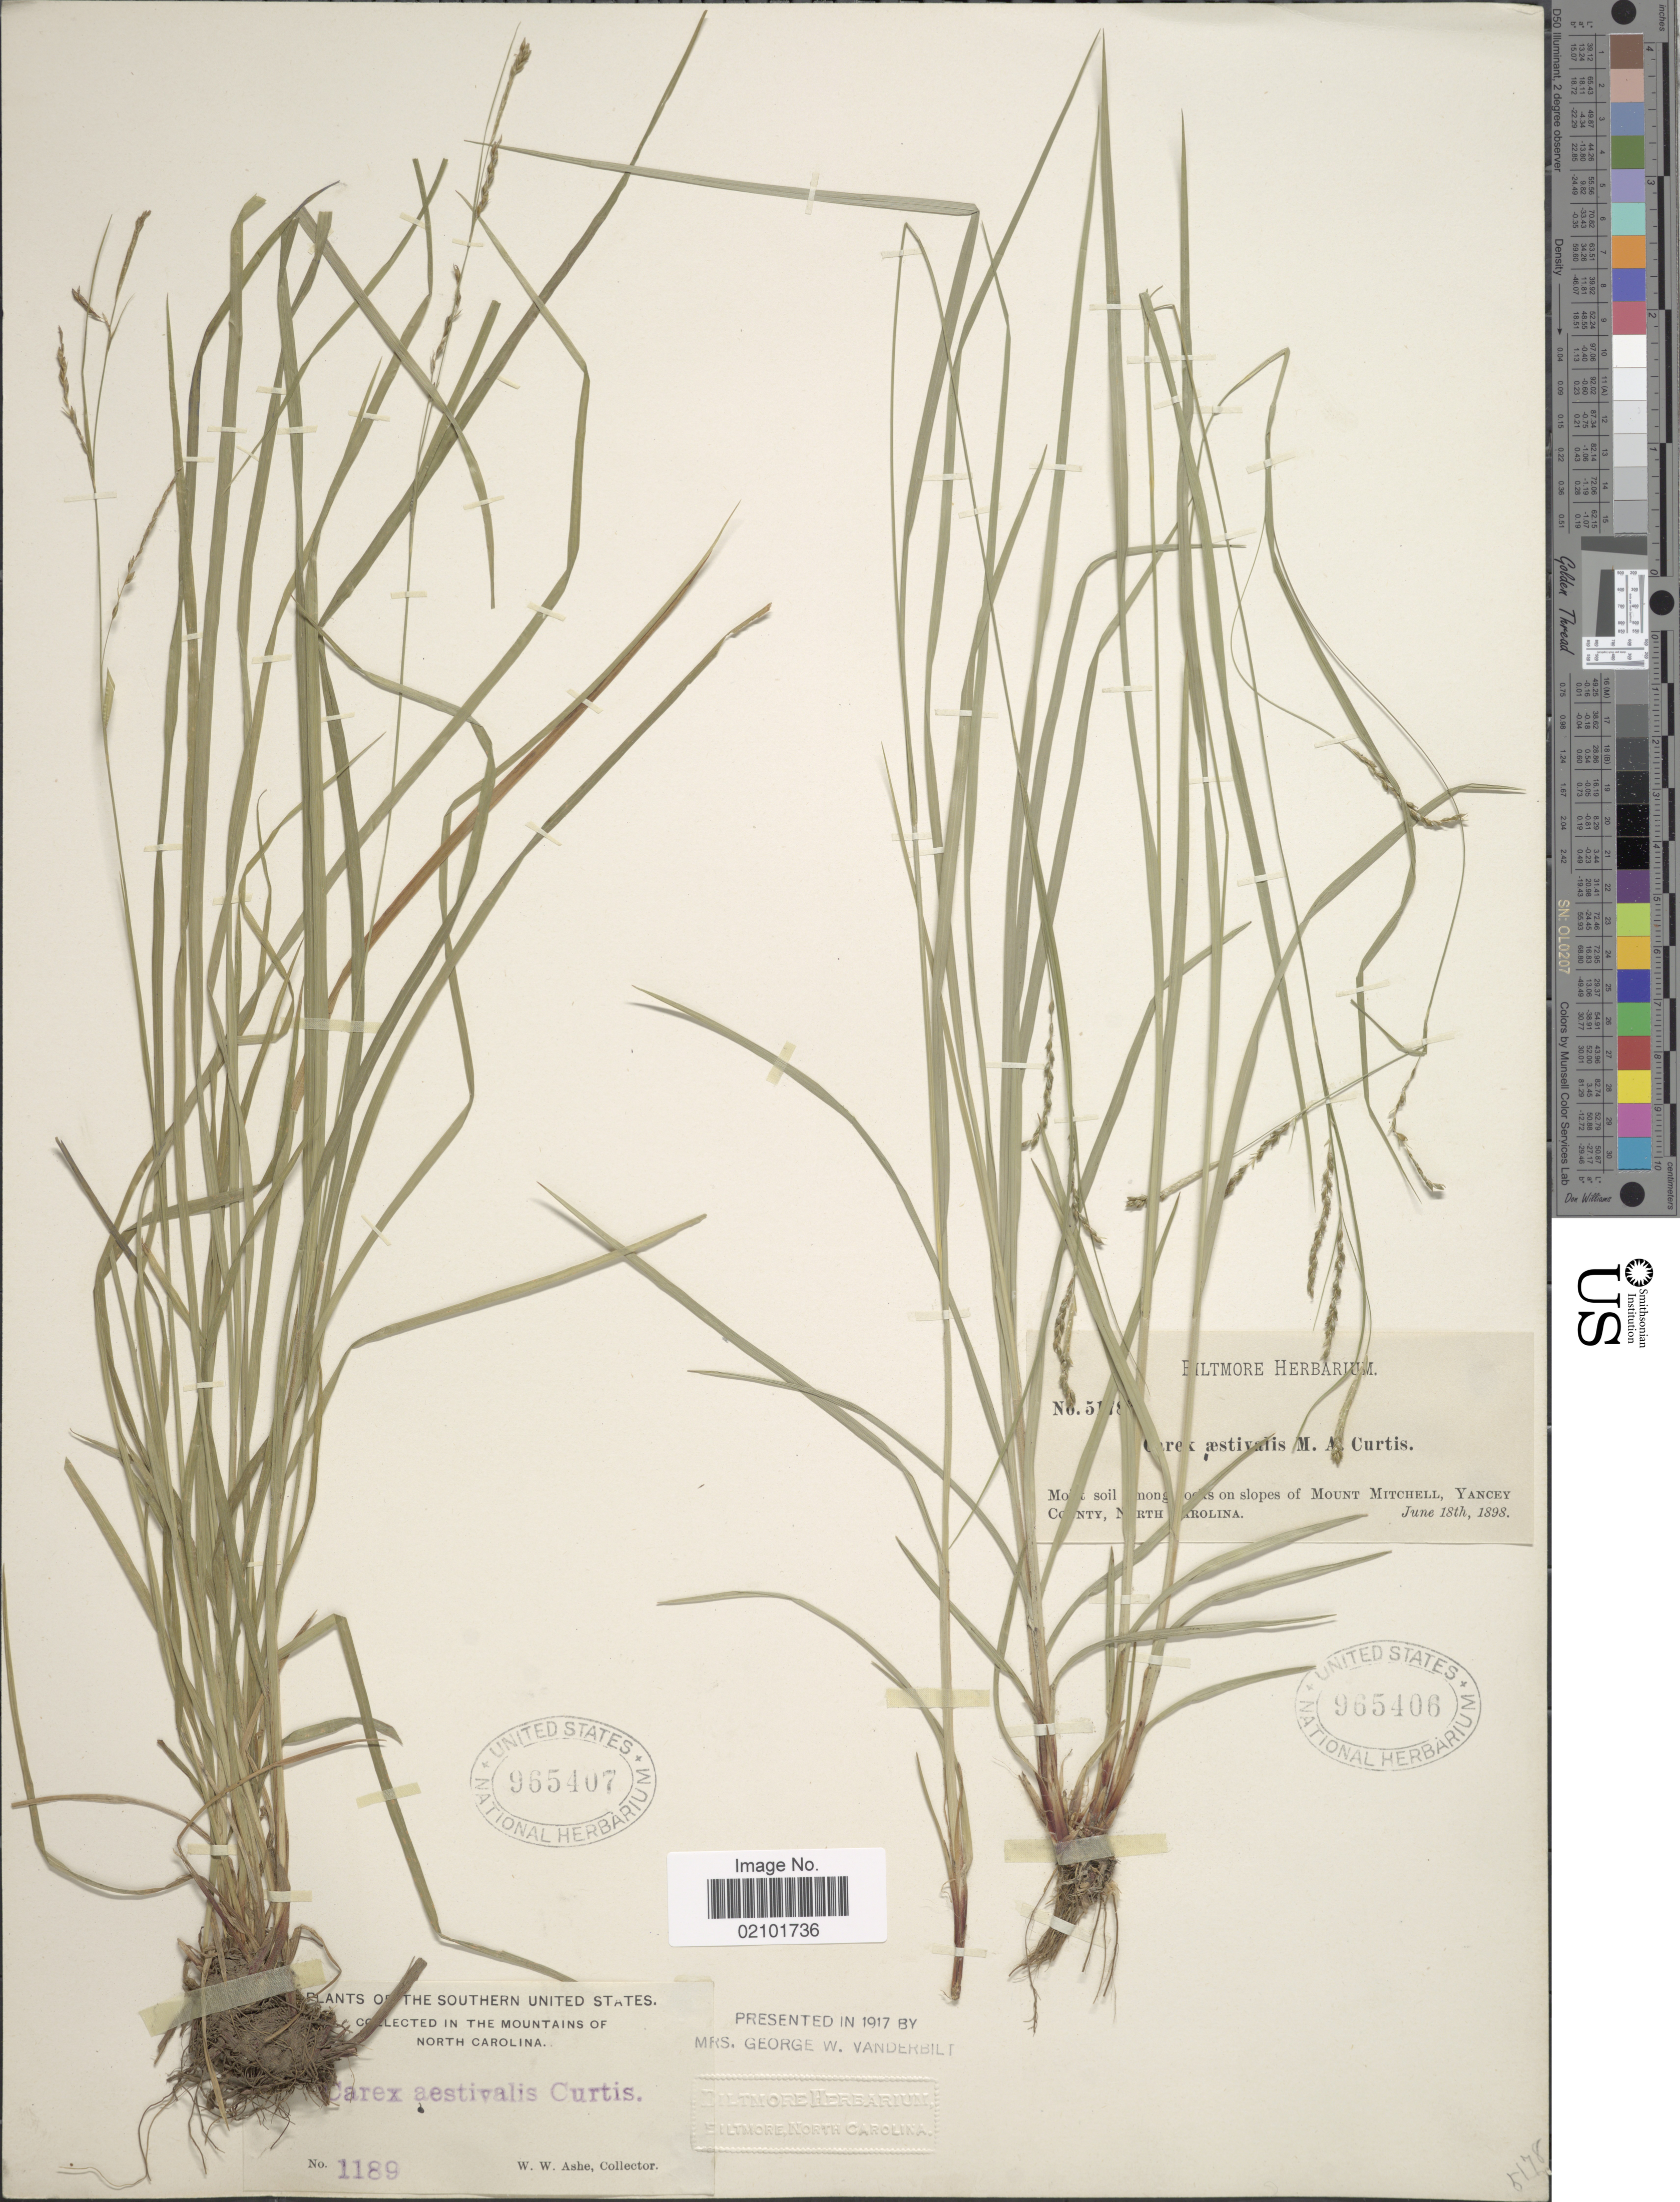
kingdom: Plantae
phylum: Tracheophyta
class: Liliopsida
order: Poales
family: Cyperaceae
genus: Carex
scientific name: Carex aestivalis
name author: M.A. Curtis ex A. Gray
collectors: ex herb. Biltmore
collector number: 5!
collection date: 1898-06-18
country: United States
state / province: North Carolina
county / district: Yancey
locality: Slopes of Mount Mitchell.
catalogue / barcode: US 965406